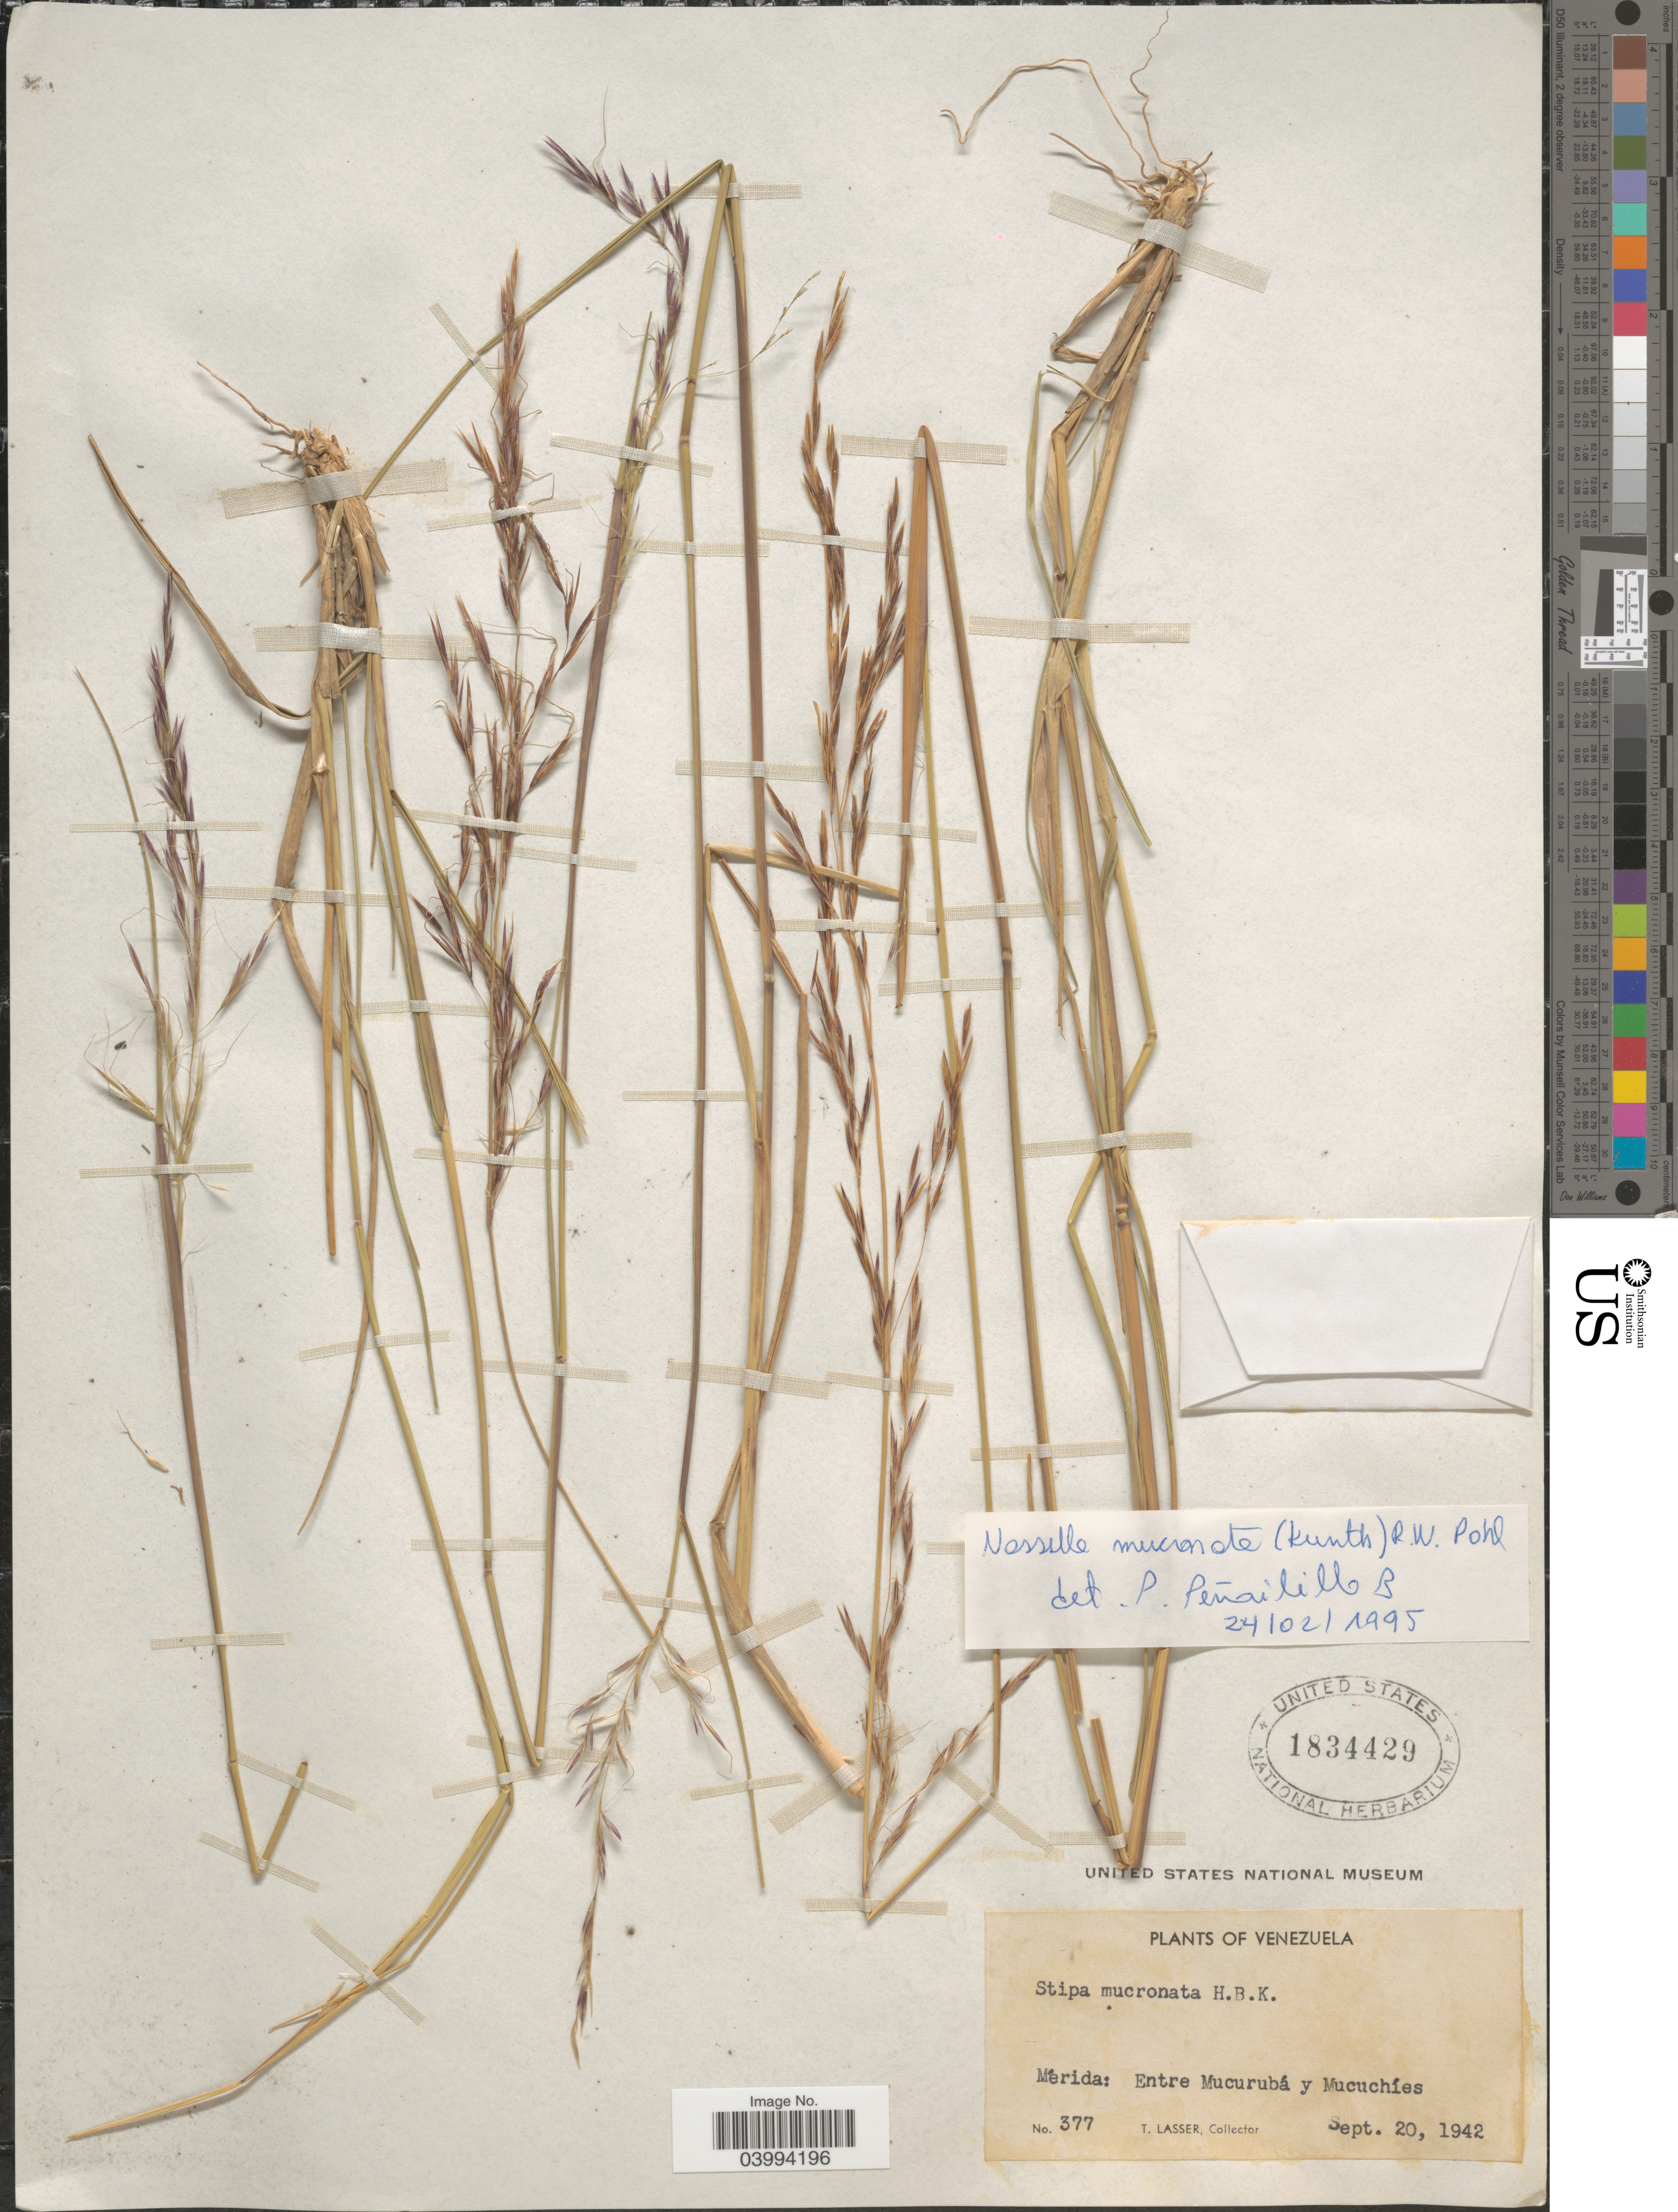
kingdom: Plantae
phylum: Tracheophyta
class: Liliopsida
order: Poales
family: Poaceae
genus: Nassella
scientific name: Nassella mucronata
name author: (Kunth) R.W. Pohl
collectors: T. Lasser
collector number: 377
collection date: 1942-09-20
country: Venezuela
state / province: Merida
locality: Entre Mucurubá y Mucuchiés.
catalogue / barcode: US 1834429